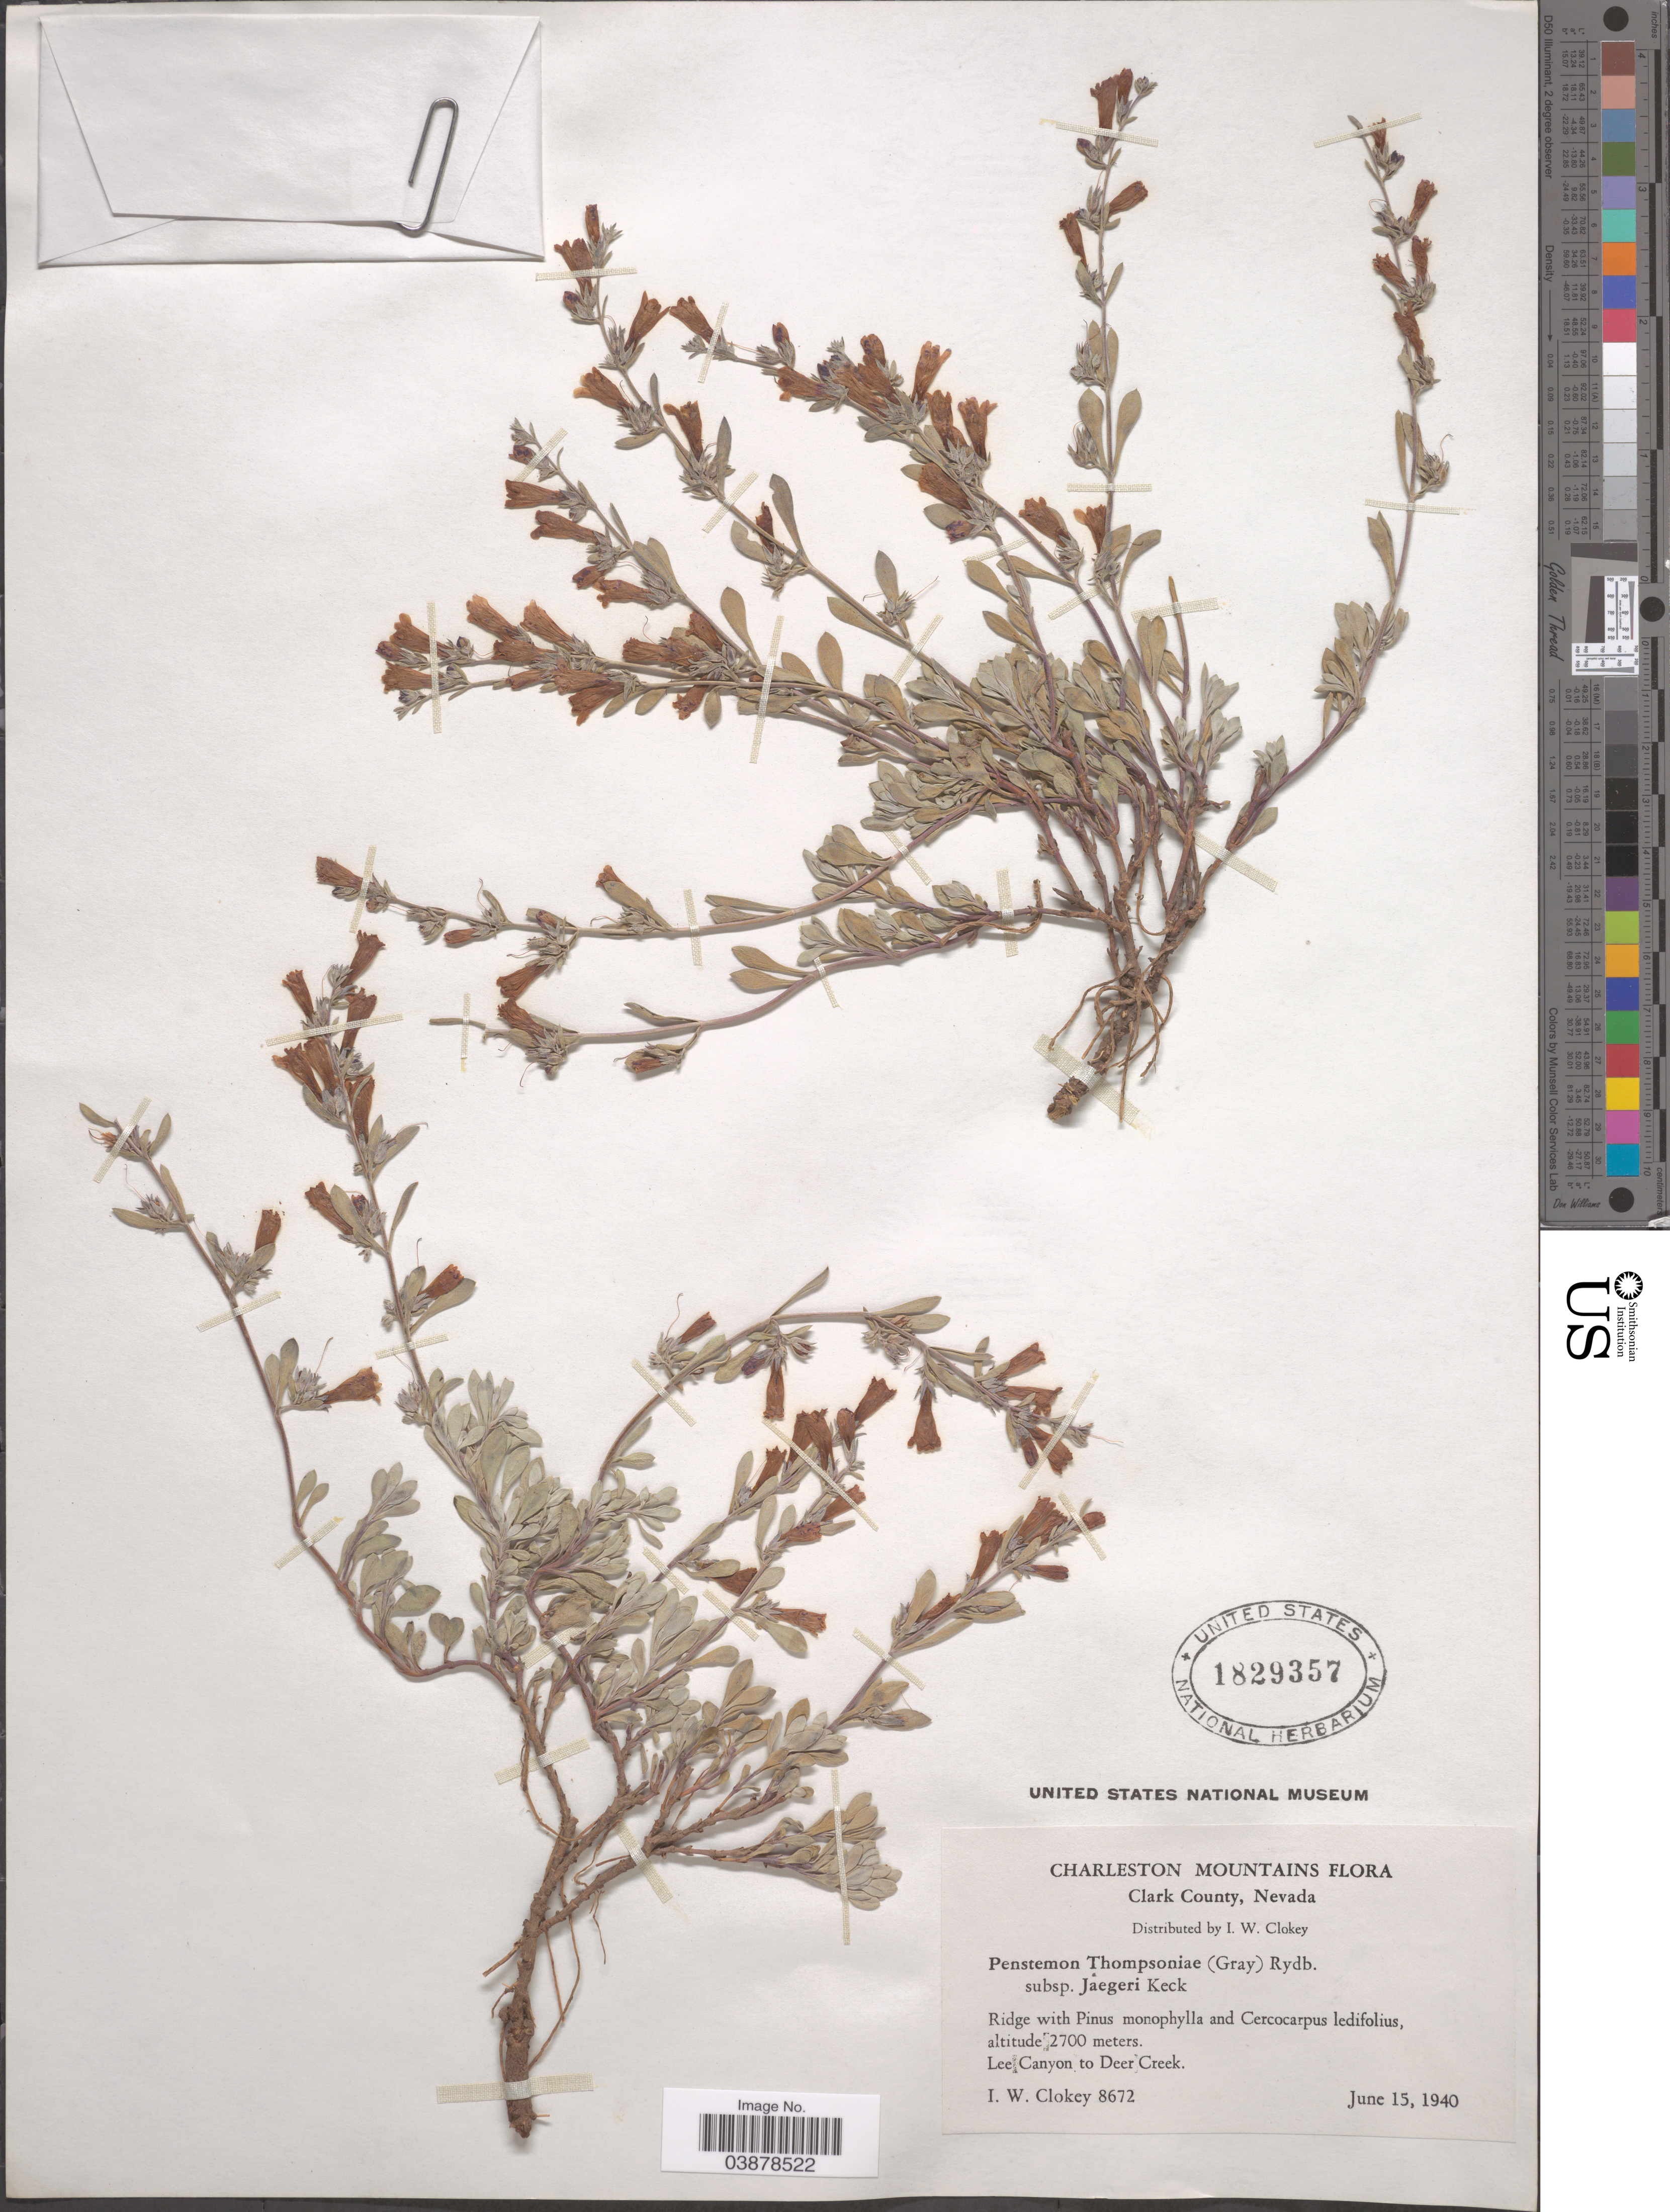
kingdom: Plantae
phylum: Tracheophyta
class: Magnoliopsida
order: Lamiales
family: Plantaginaceae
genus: Penstemon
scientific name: Penstemon thompsonaie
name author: (A. Gray) Rydb.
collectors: I. W. Clokey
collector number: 8672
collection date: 1940-06-15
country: United States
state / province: Nevada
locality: Charleston Mountains. Clark County. Lee Canyon to Deer Creek.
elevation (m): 2700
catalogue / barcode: US 1829357